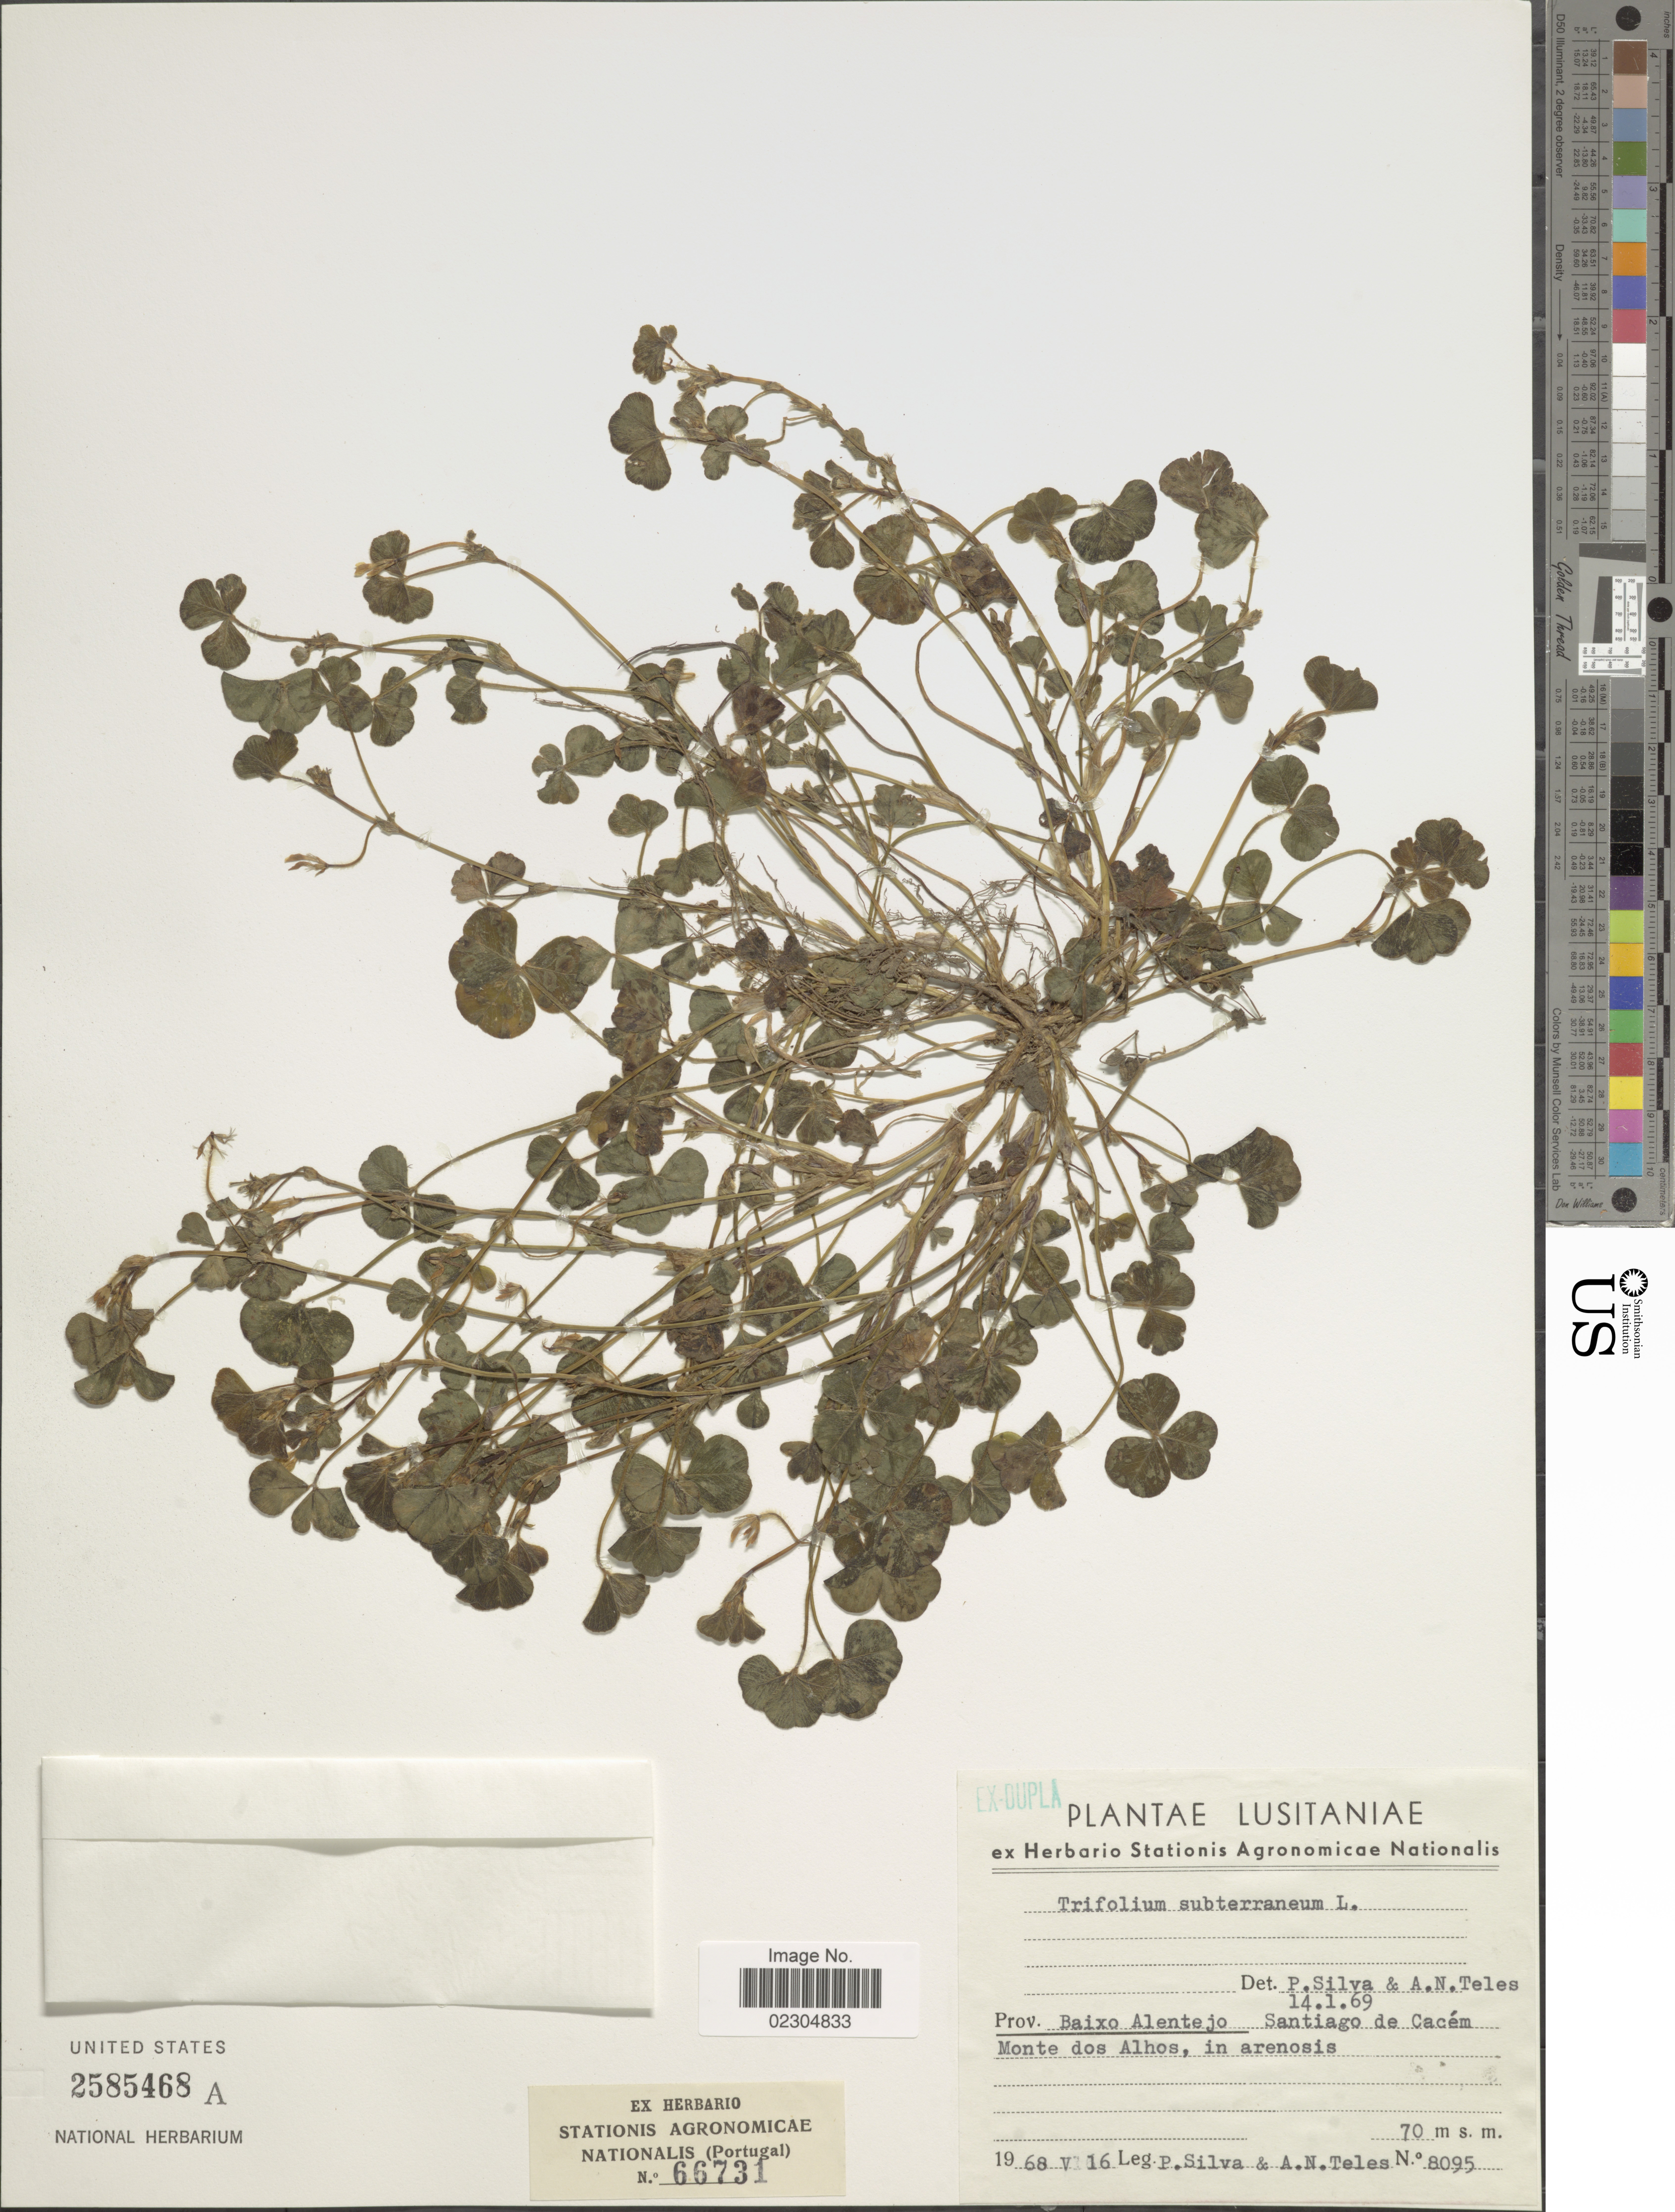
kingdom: Plantae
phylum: Tracheophyta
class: Magnoliopsida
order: Fabales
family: Fabaceae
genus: Trifolium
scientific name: Trifolium subterraneum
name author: L.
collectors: P. Silva & A. Teles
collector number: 8095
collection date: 1968-05-16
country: Portugal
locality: Lusitaniae. Prov. Baixo Alentejo Santiago de Cacém Monte dos Alhos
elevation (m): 70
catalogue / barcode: US 2585468A